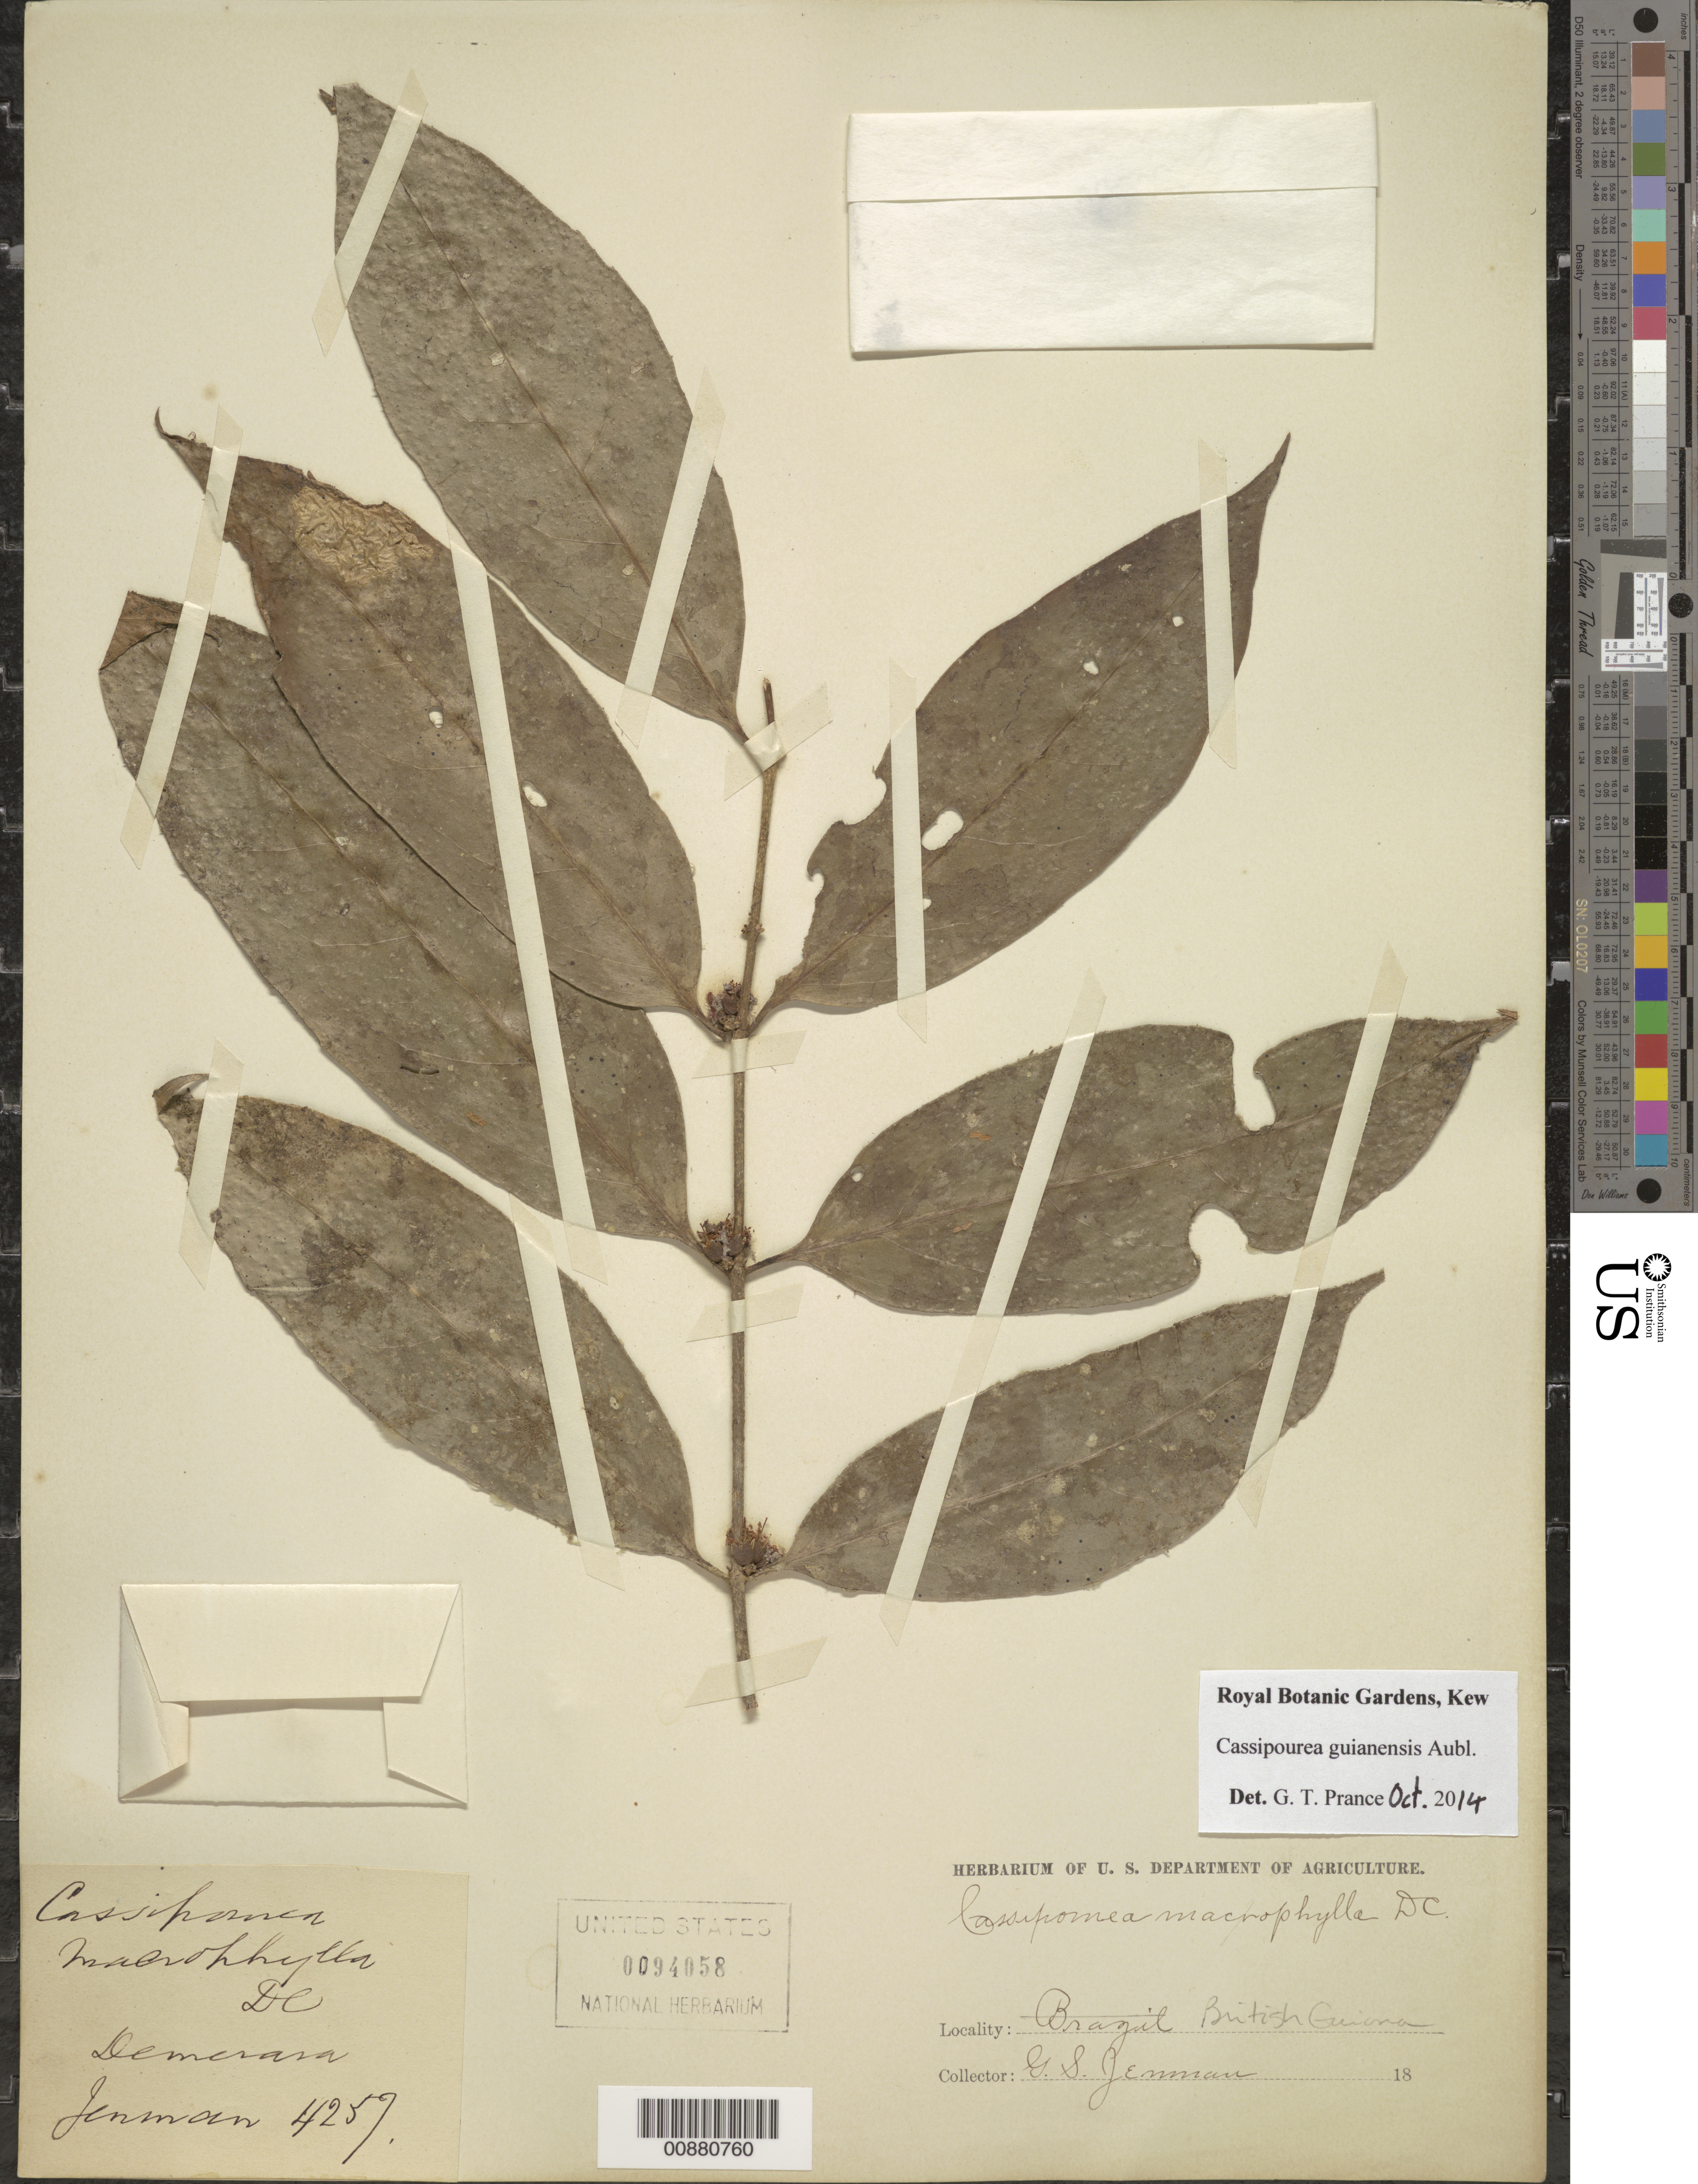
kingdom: Plantae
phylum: Tracheophyta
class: Magnoliopsida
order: Malpighiales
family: Rhizophoraceae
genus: Cassipourea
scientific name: Cassipourea guianensis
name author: Aubl.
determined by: Prance, G. T.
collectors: G. S. Jenman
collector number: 4257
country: Guyana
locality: Demerara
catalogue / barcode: US 94058